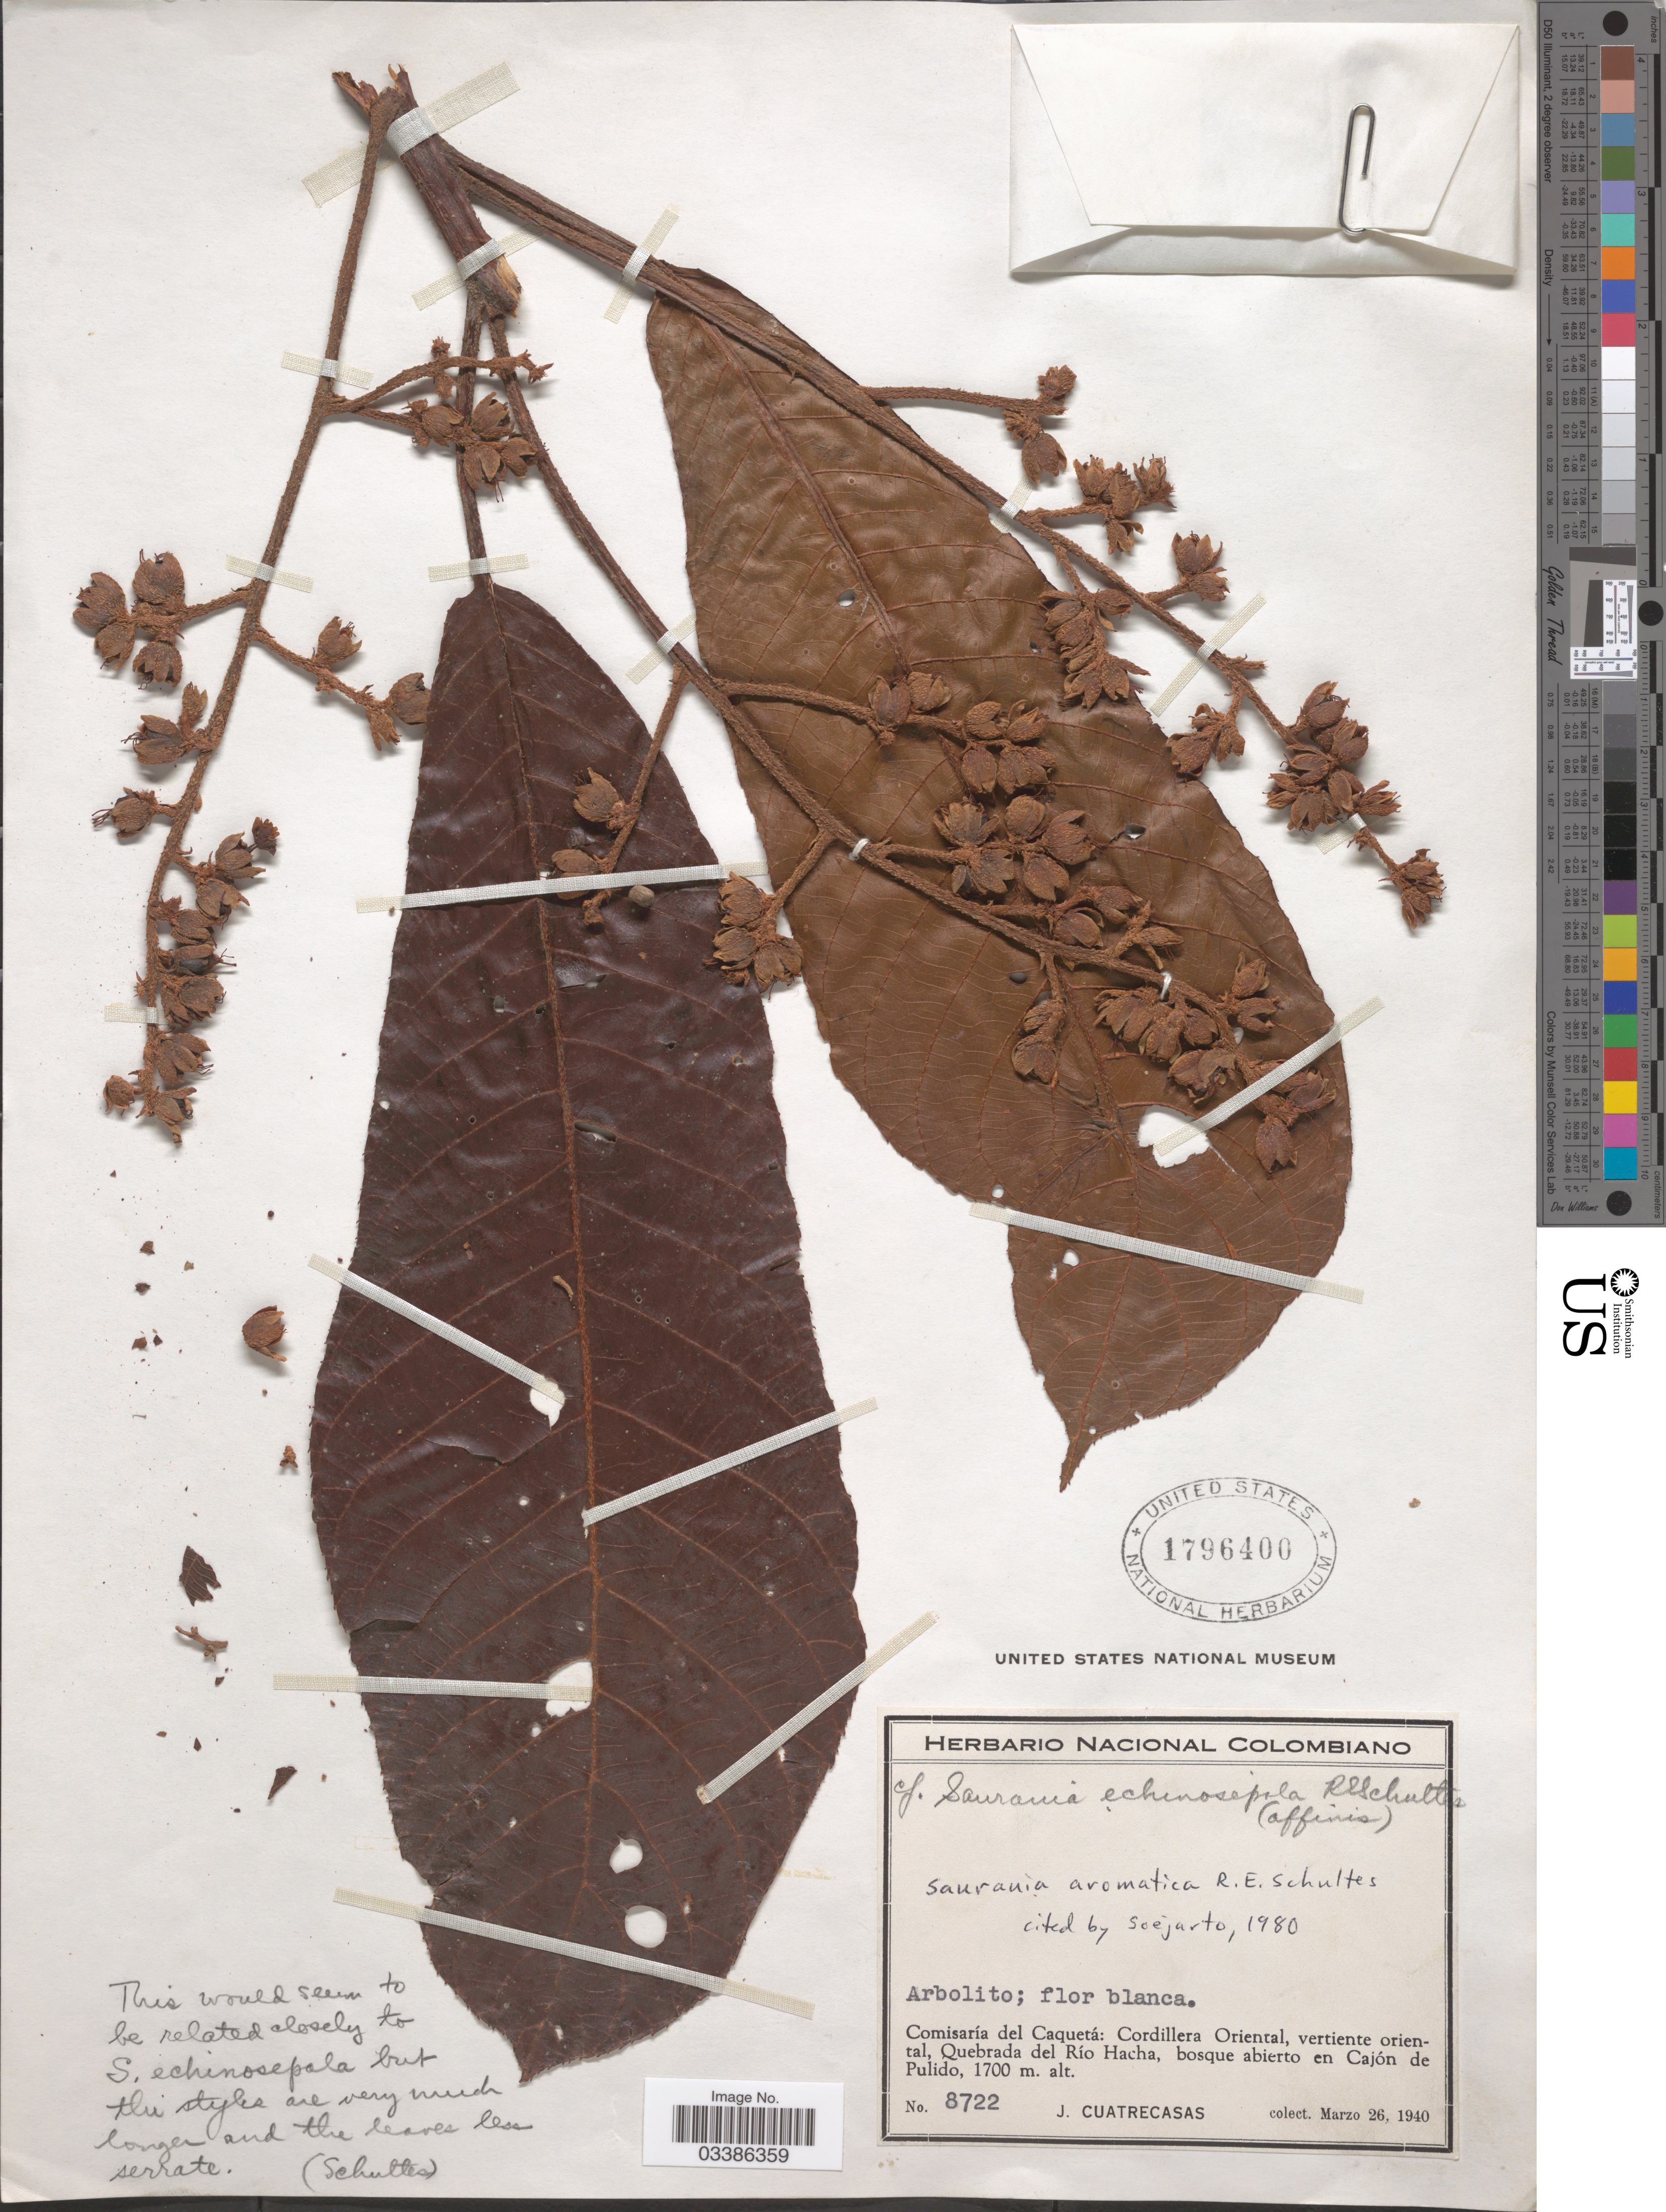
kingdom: Plantae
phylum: Tracheophyta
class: Magnoliopsida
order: Ericales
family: Actinidiaceae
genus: Saurauia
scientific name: Saurauia aromatica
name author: R.E. Schult.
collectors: J. Cuatrecasas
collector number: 8722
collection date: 1940-03-26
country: Colombia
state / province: Caquetá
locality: Comisaría del Caquetá: Cordillera Oriental, vertiente oriental, Quebrada del Río Hacha, bosque abierto en Cajón de Pulido.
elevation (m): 1700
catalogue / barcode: US 1796400